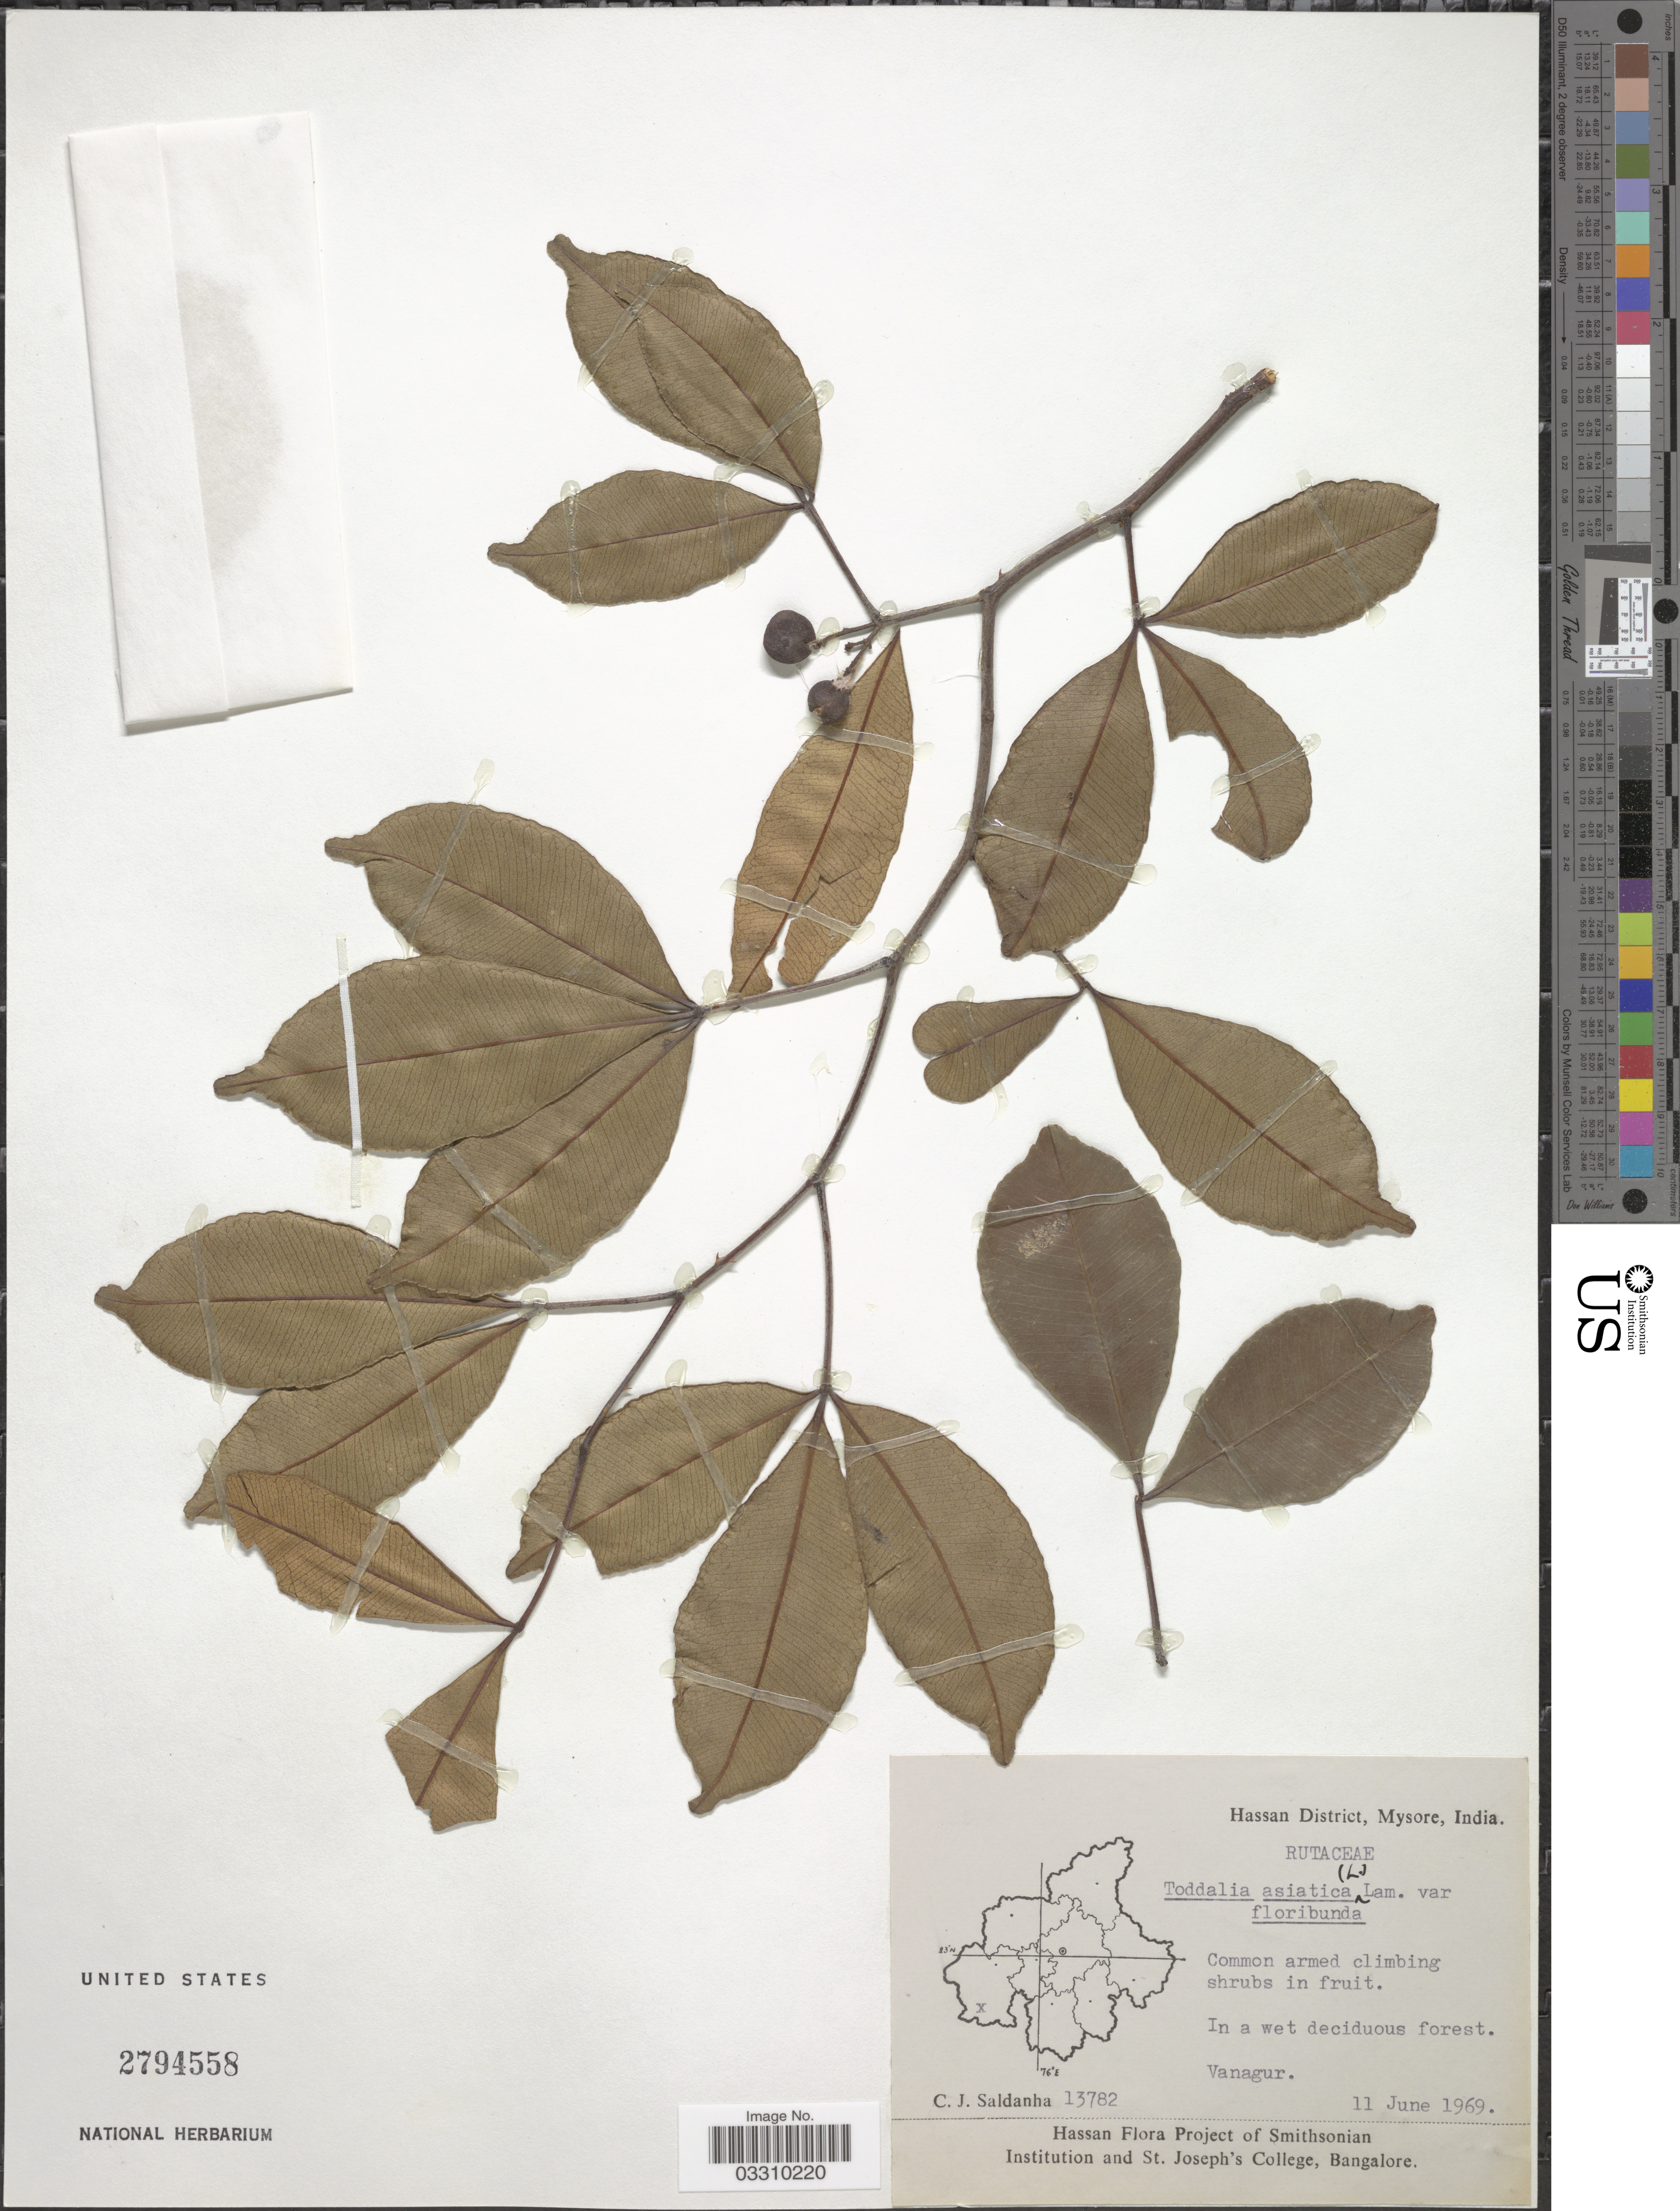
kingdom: Plantae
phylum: Tracheophyta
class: Magnoliopsida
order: Sapindales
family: Rutaceae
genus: Zanthoxylum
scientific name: Zanthoxylum asiaticum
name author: (L.) Appelhans et al.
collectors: C. J. Saldanha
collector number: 13782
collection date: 1969-06-11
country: India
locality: Hassan District, Mysore. Vanagur.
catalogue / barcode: US 2794558